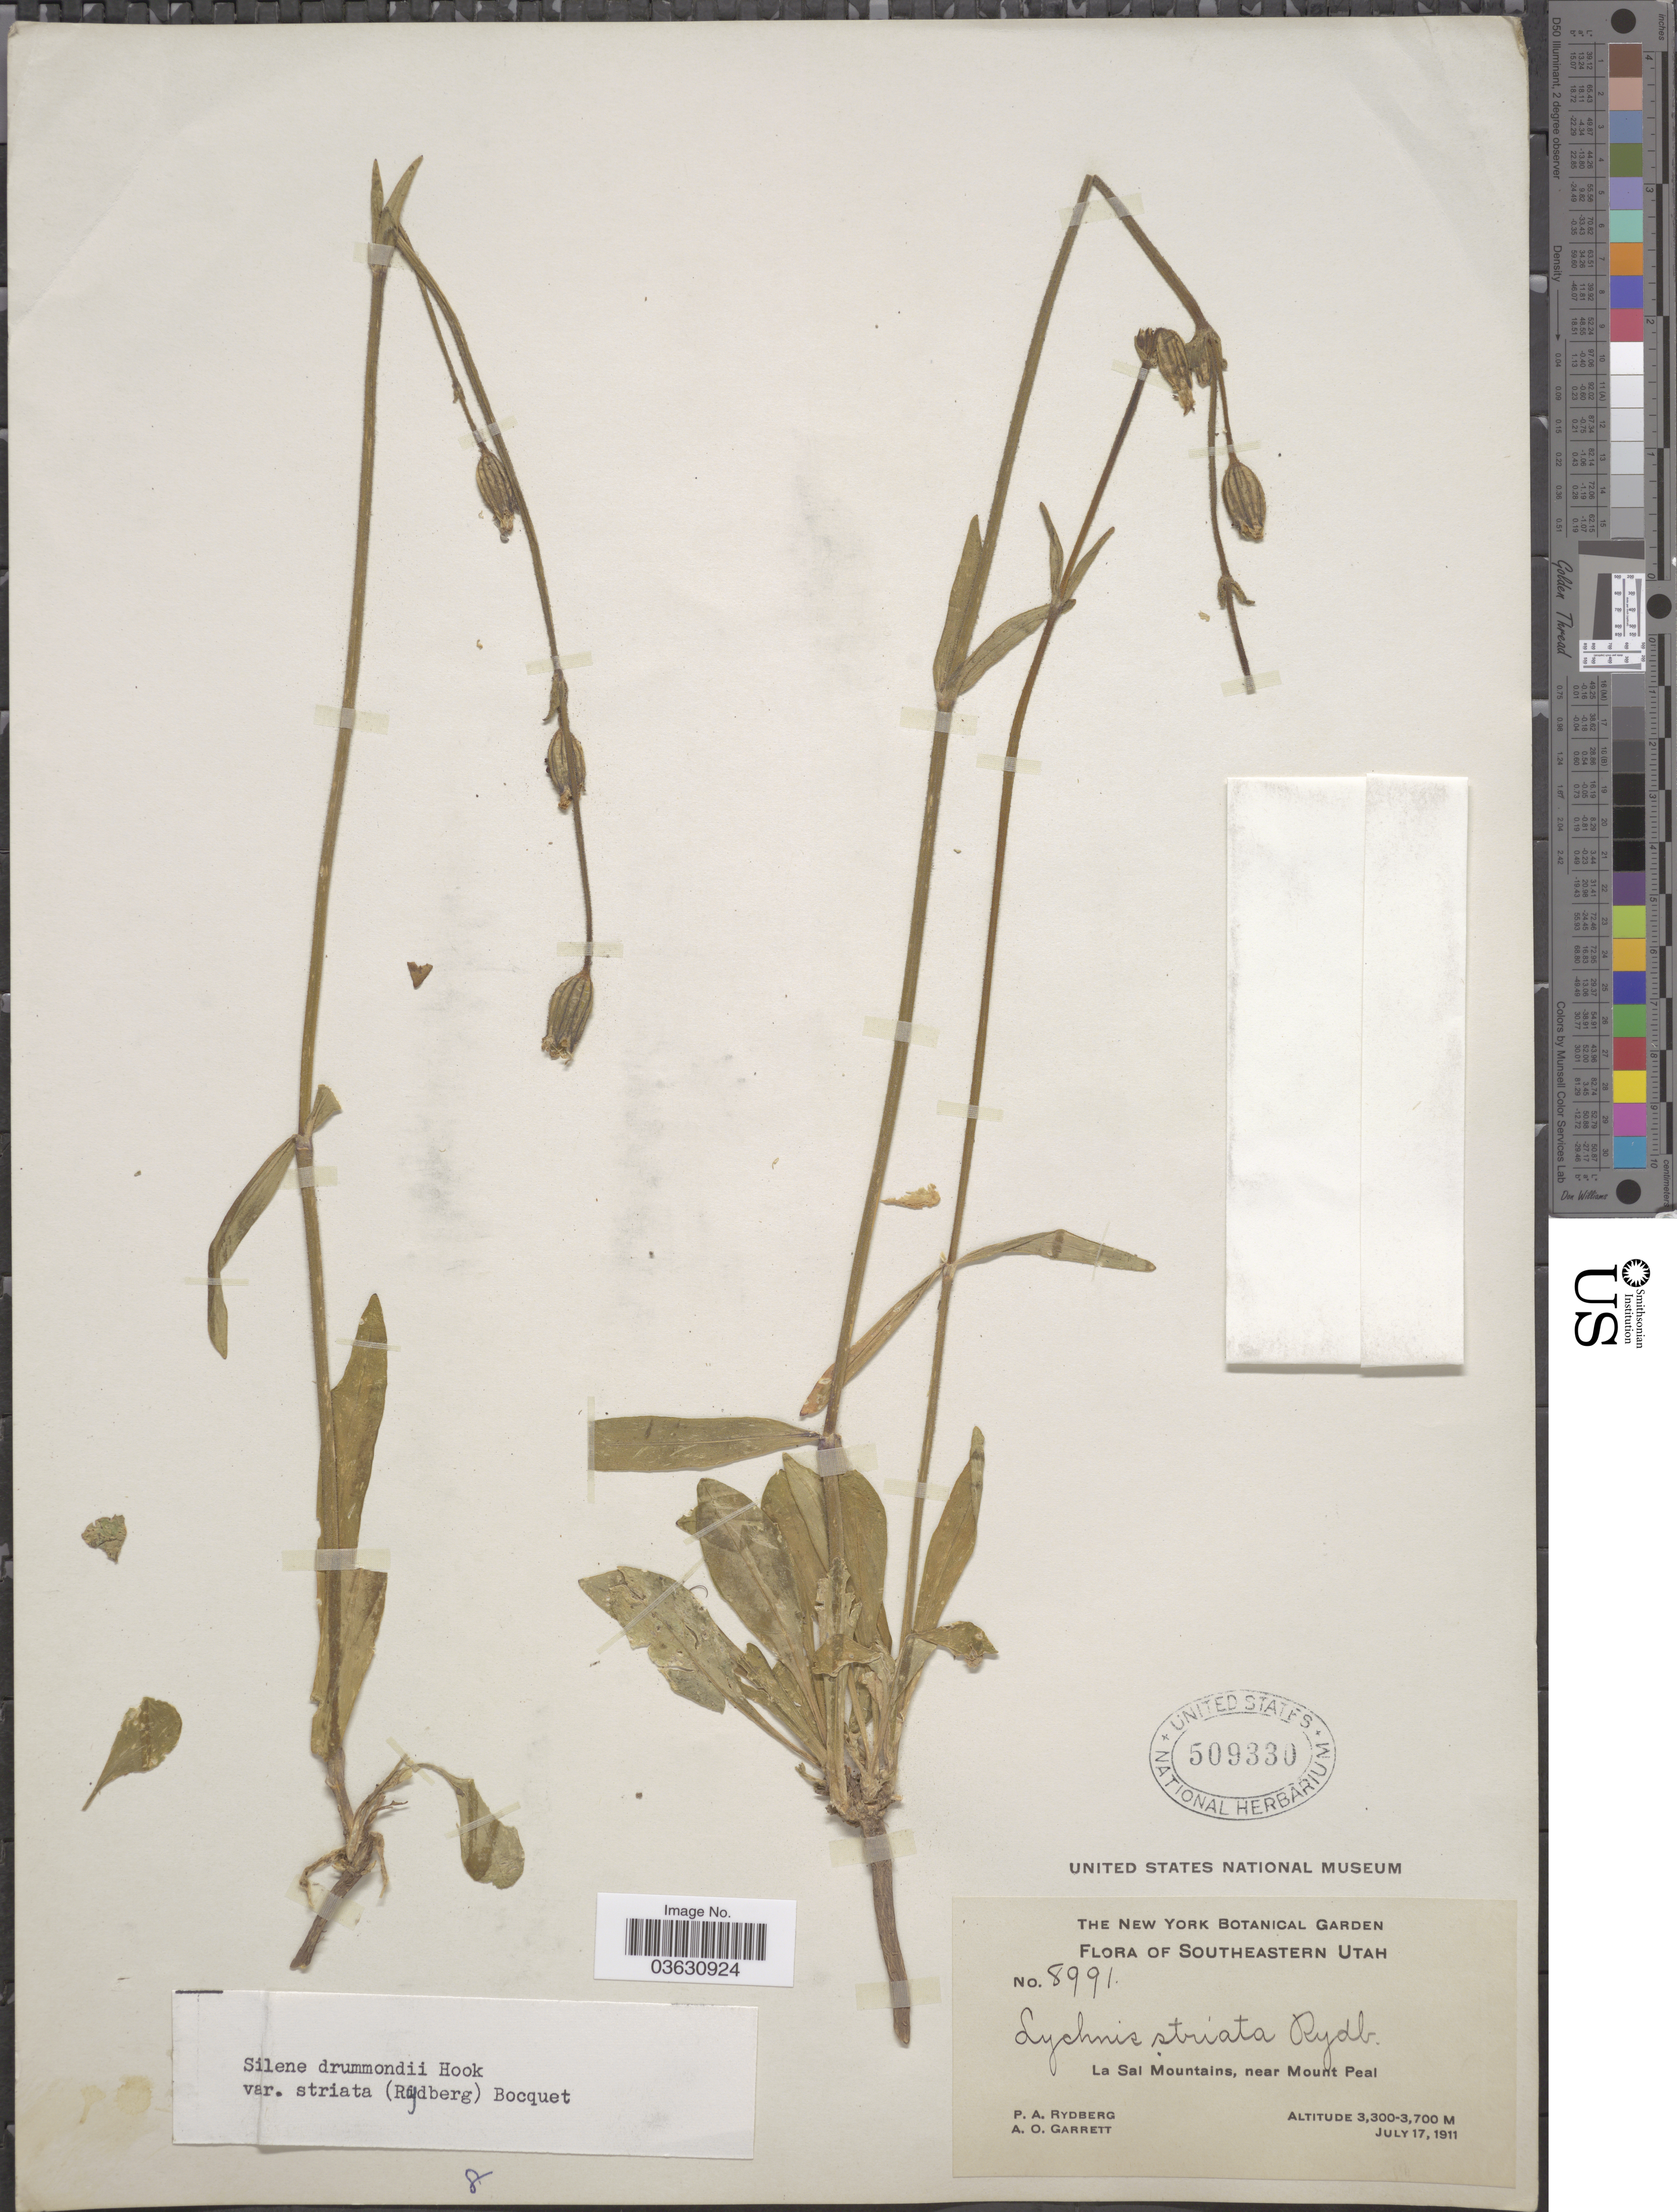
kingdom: Plantae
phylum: Tracheophyta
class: Magnoliopsida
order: Caryophyllales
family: Caryophyllaceae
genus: Silene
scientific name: Silene drummondii var. striata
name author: (Rydb.) Bocquet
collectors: P. A. Rydberg & A. O. Garrett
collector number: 8991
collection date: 1911-07-17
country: United States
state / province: Utah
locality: Southeastern Utah. La Sal Mountains, near Mount Peal.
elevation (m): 3300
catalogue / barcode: US 509330